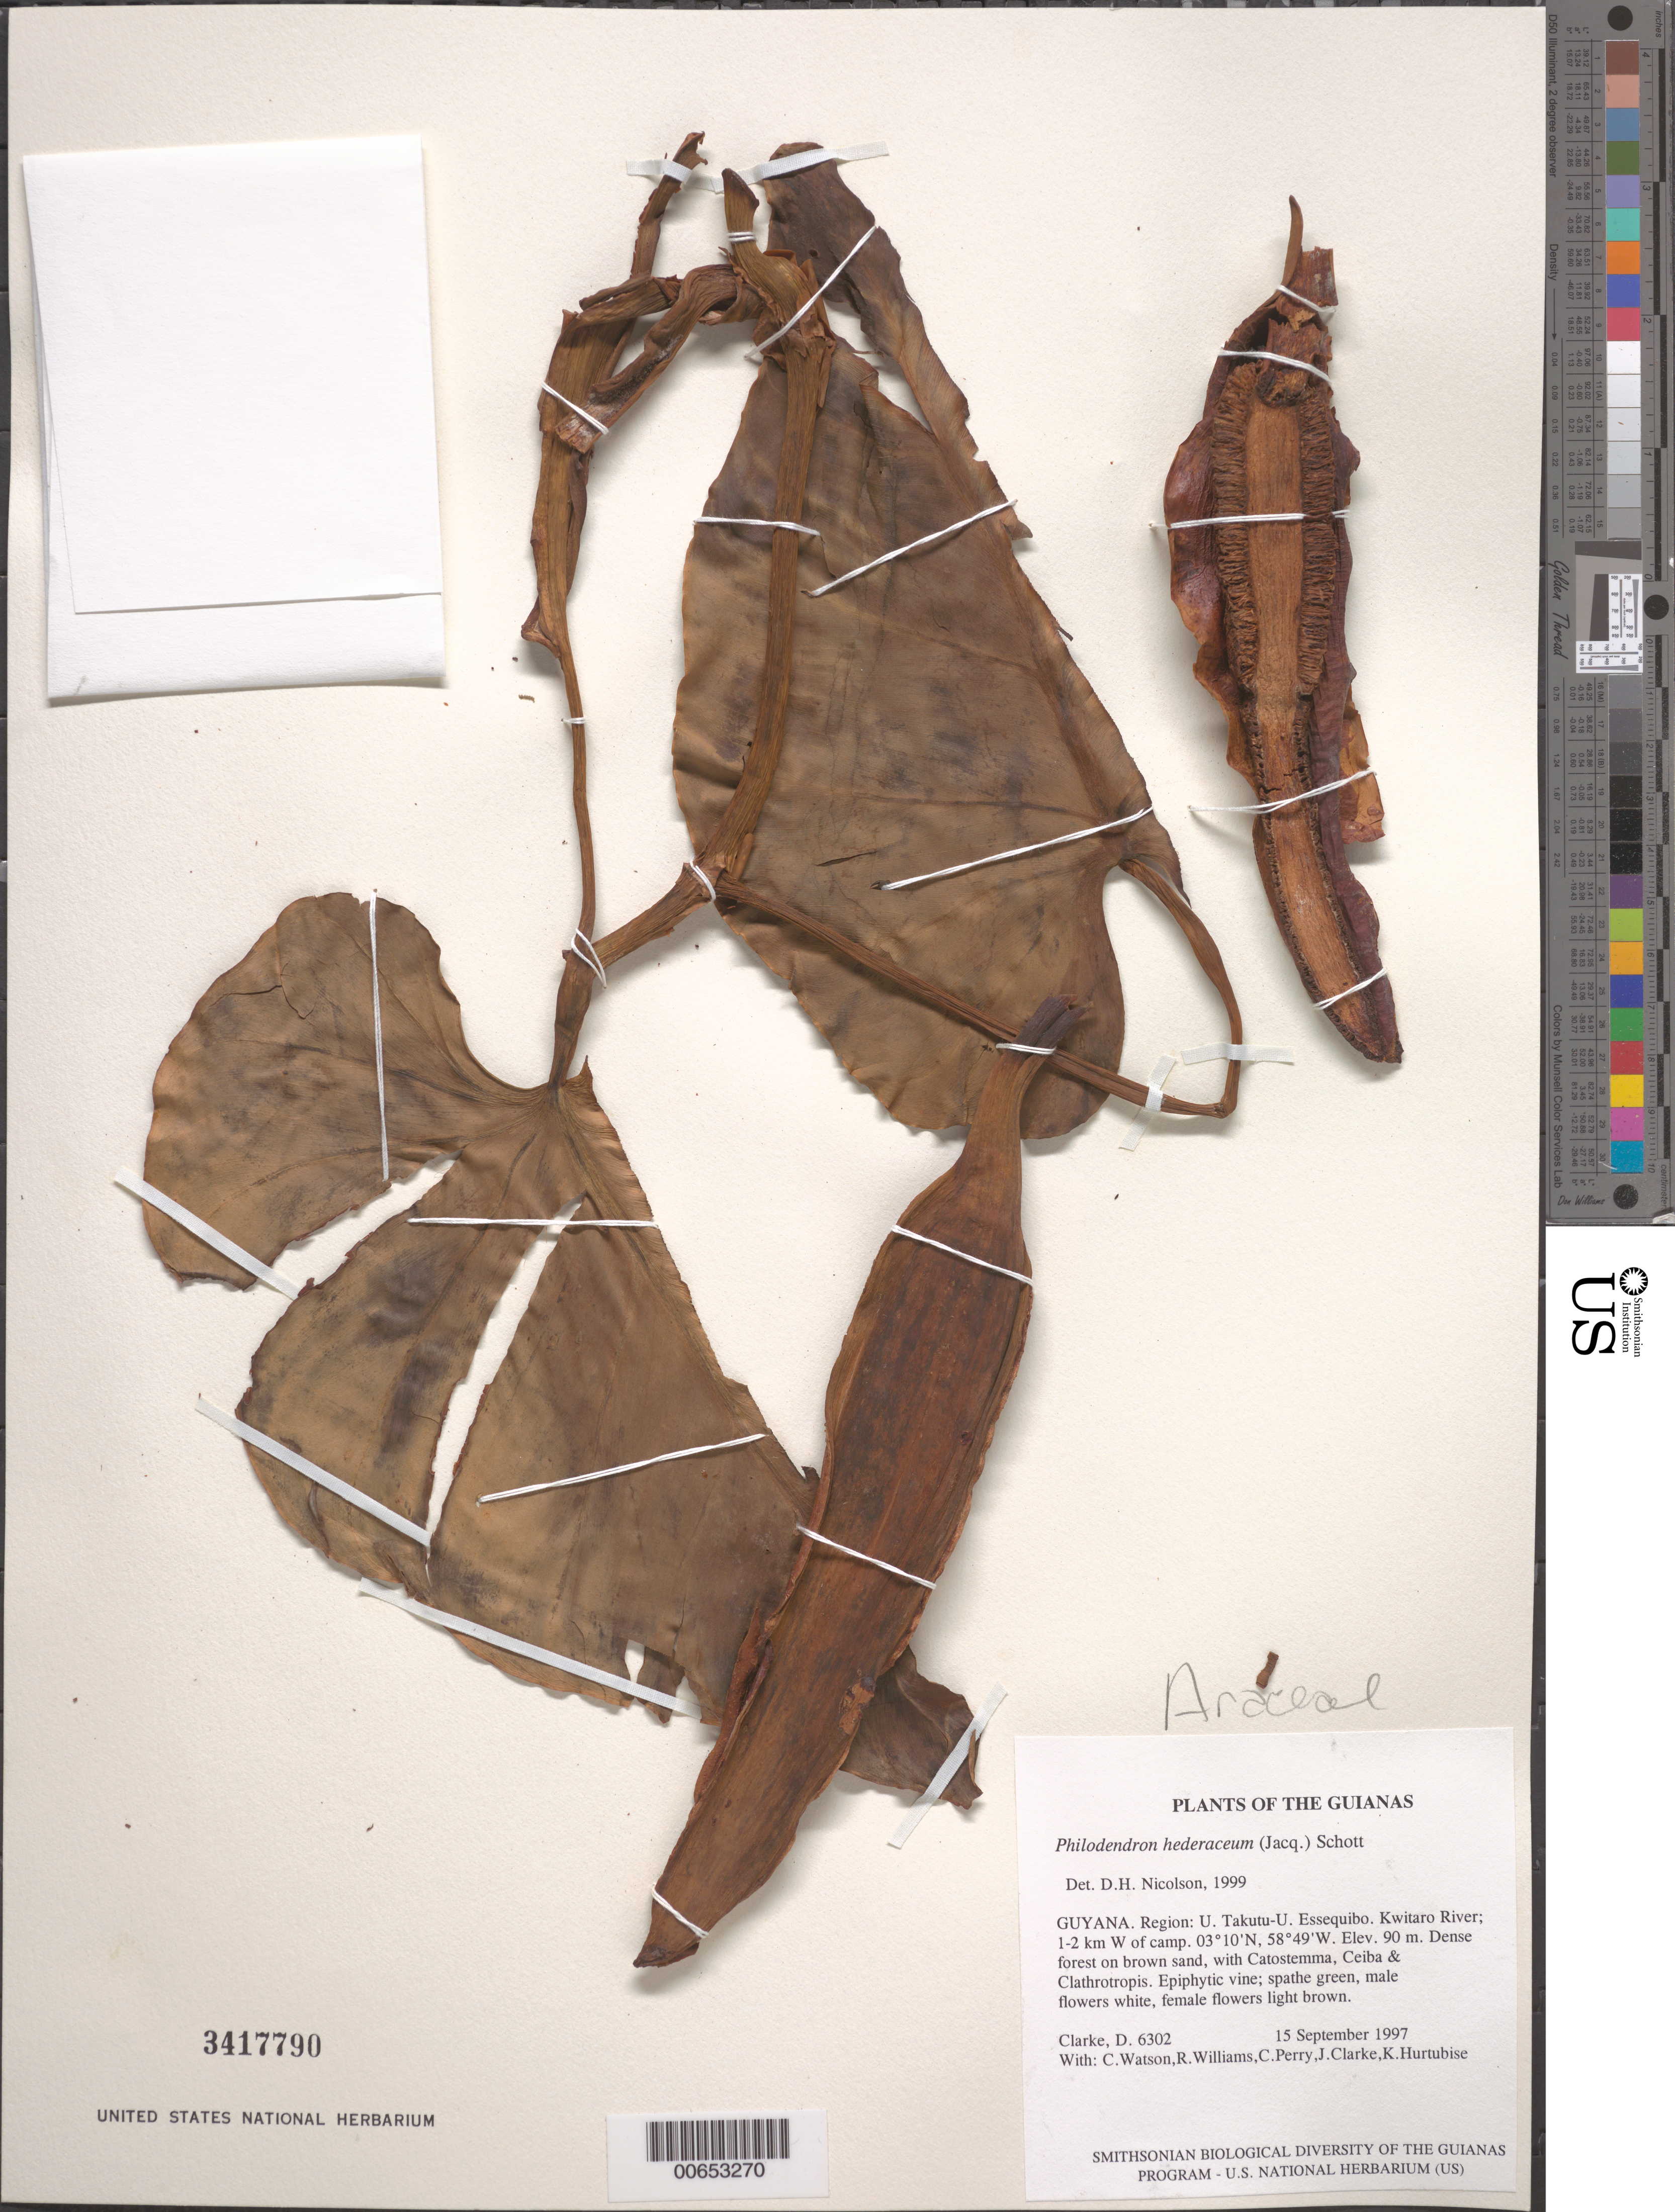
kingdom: Plantae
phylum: Tracheophyta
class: Liliopsida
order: Alismatales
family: Araceae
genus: Philodendron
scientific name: Philodendron hederaceum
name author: (Jacq.) Schott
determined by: Nicolson, Dan H.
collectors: H. D. Clarke, C. Watson, R. Williams, C. Perry, J. Clarke & K. Hurtubise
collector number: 6302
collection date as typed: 15 September 1997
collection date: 1997-09-15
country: Guyana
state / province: U. Takutu-U. Essequibo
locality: Kwitaro River; 1-2 km W of camp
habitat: Dense forest on brown sand, with Catostemma, Ceiba & Clathrotropis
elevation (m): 90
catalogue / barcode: US 3417790